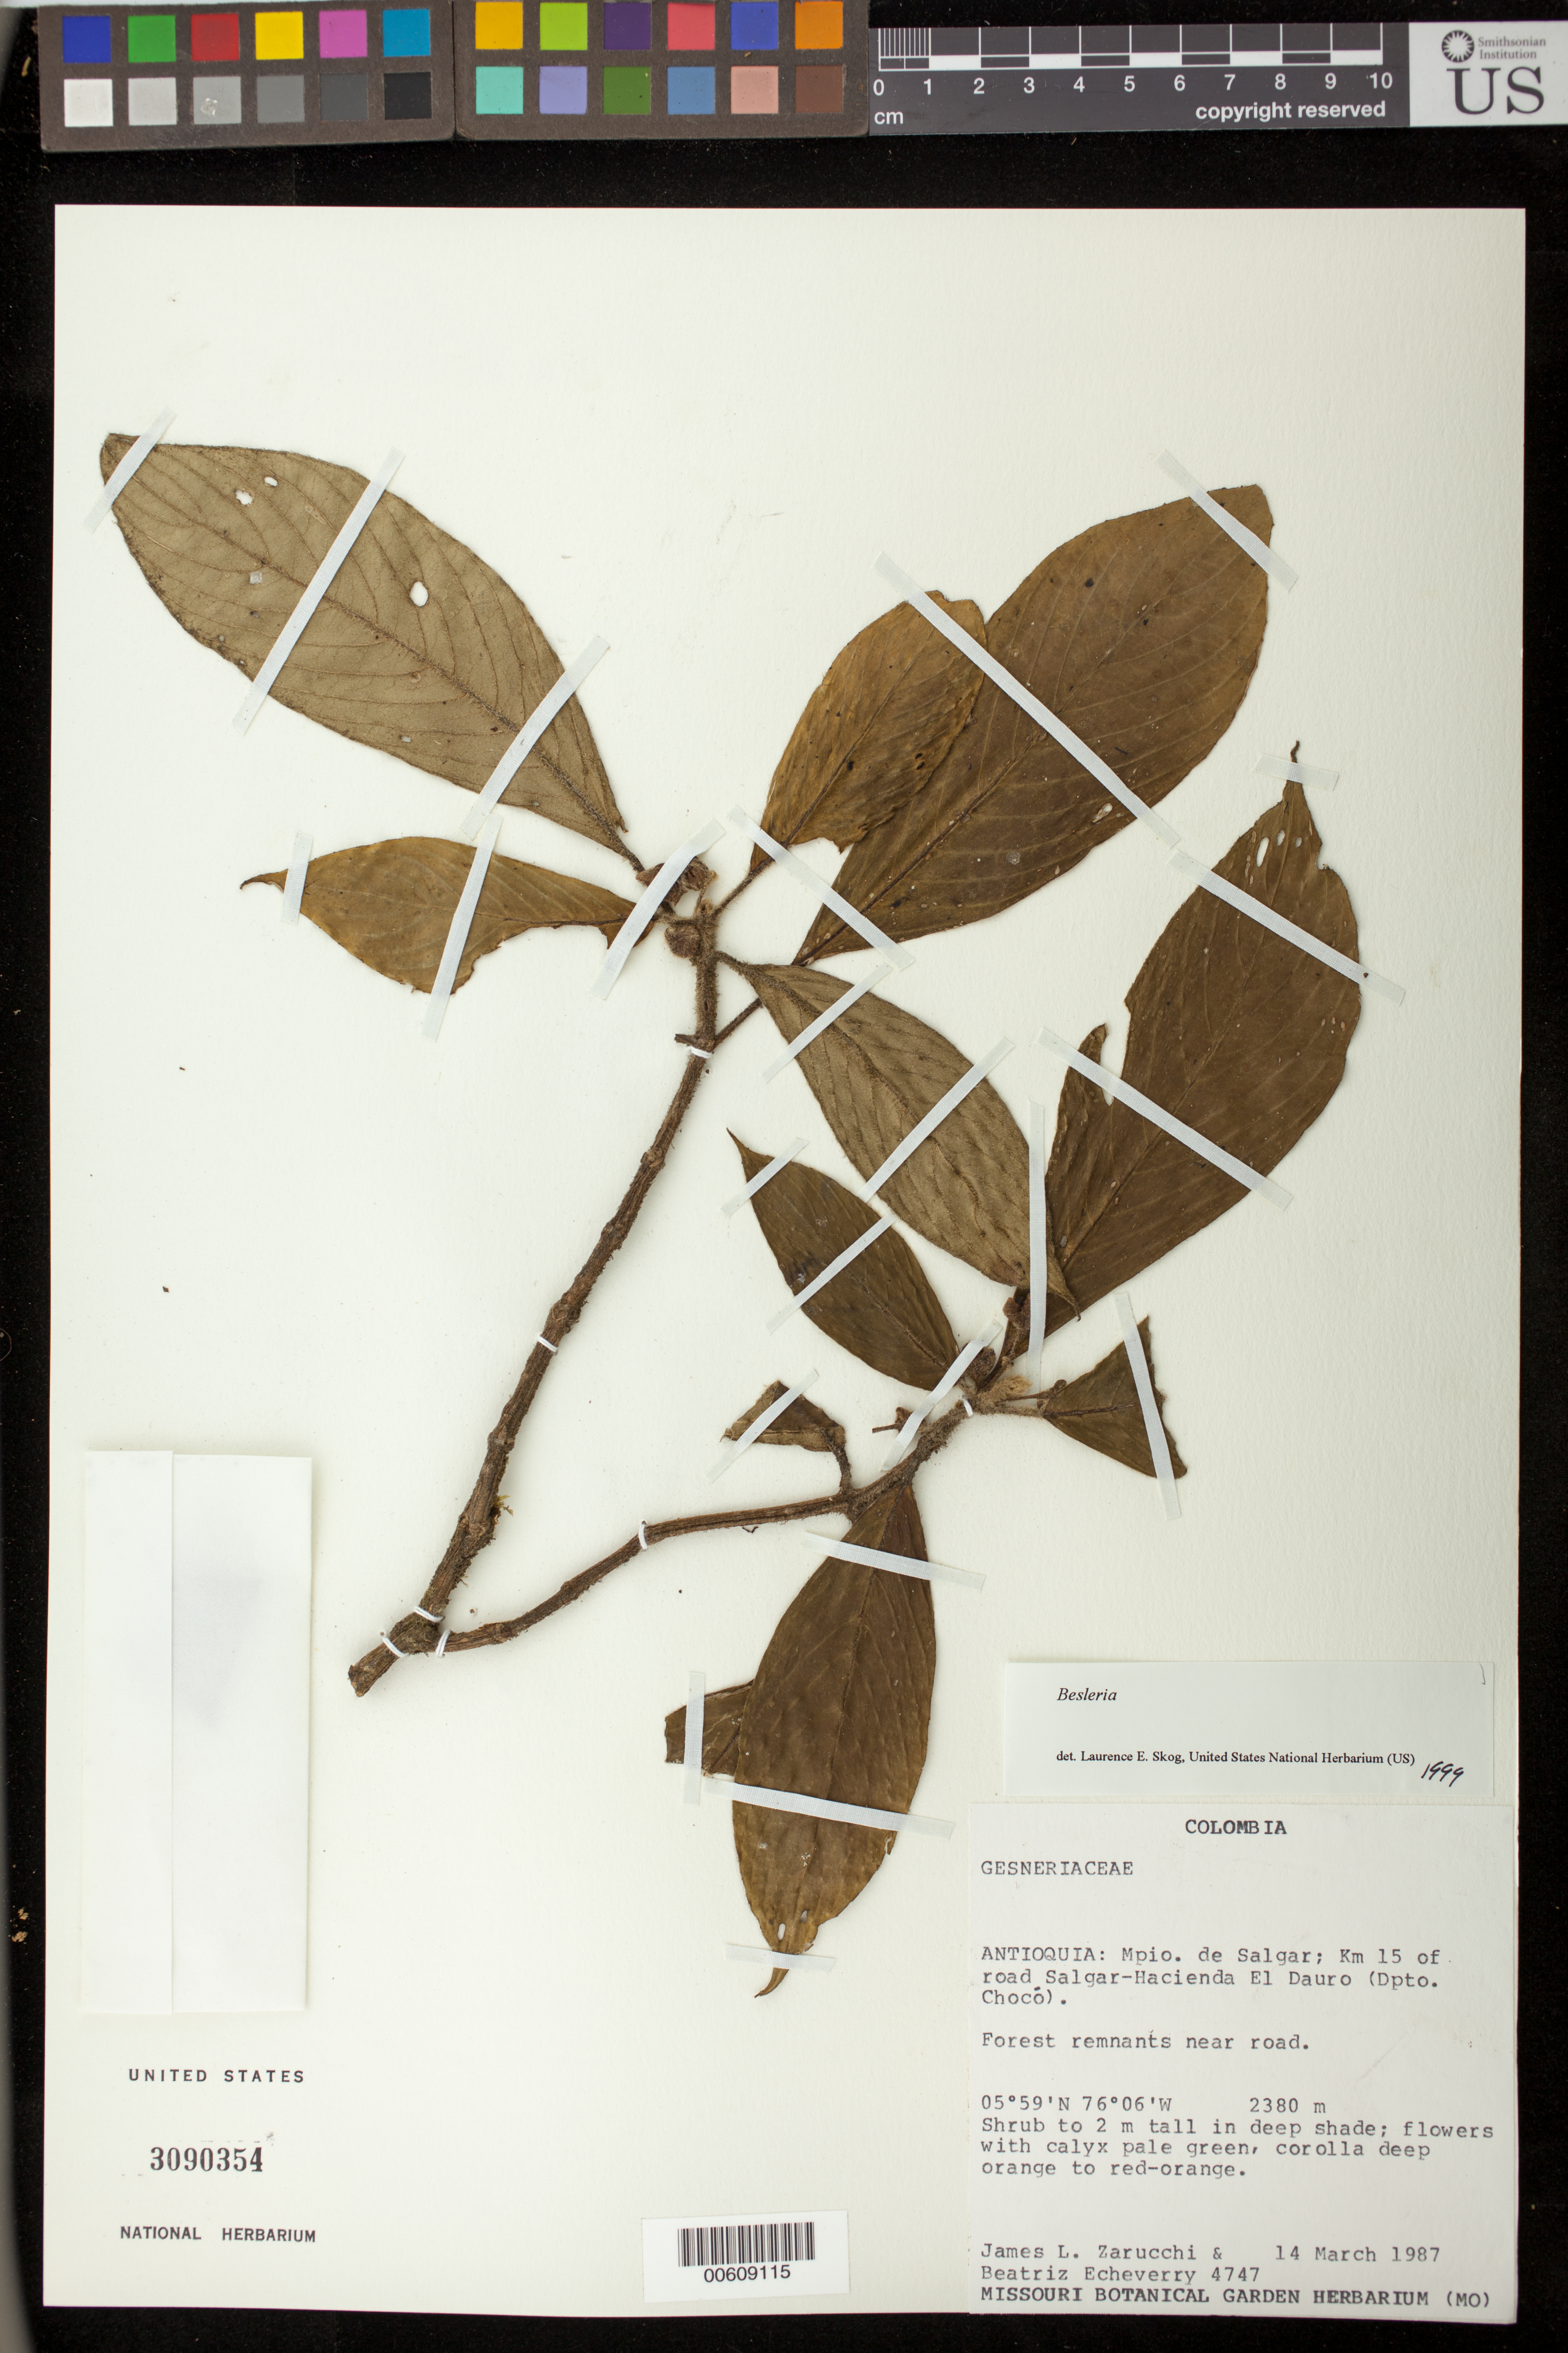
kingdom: Plantae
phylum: Tracheophyta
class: Magnoliopsida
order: Lamiales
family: Gesneriaceae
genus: Besleria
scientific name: Besleria sp.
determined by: Skog, Laurence E.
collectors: J. L. Zarucchi & B. Echeverry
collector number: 4747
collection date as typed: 14 Mar 1987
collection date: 1987-03-14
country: Colombia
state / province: Antioquia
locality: Mpio. de Salgar; Km 15 of road Salgar - Hacienda El Dauro (Dpto. Chocó)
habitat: Forest remnants near road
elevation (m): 2380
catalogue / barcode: US 3090354